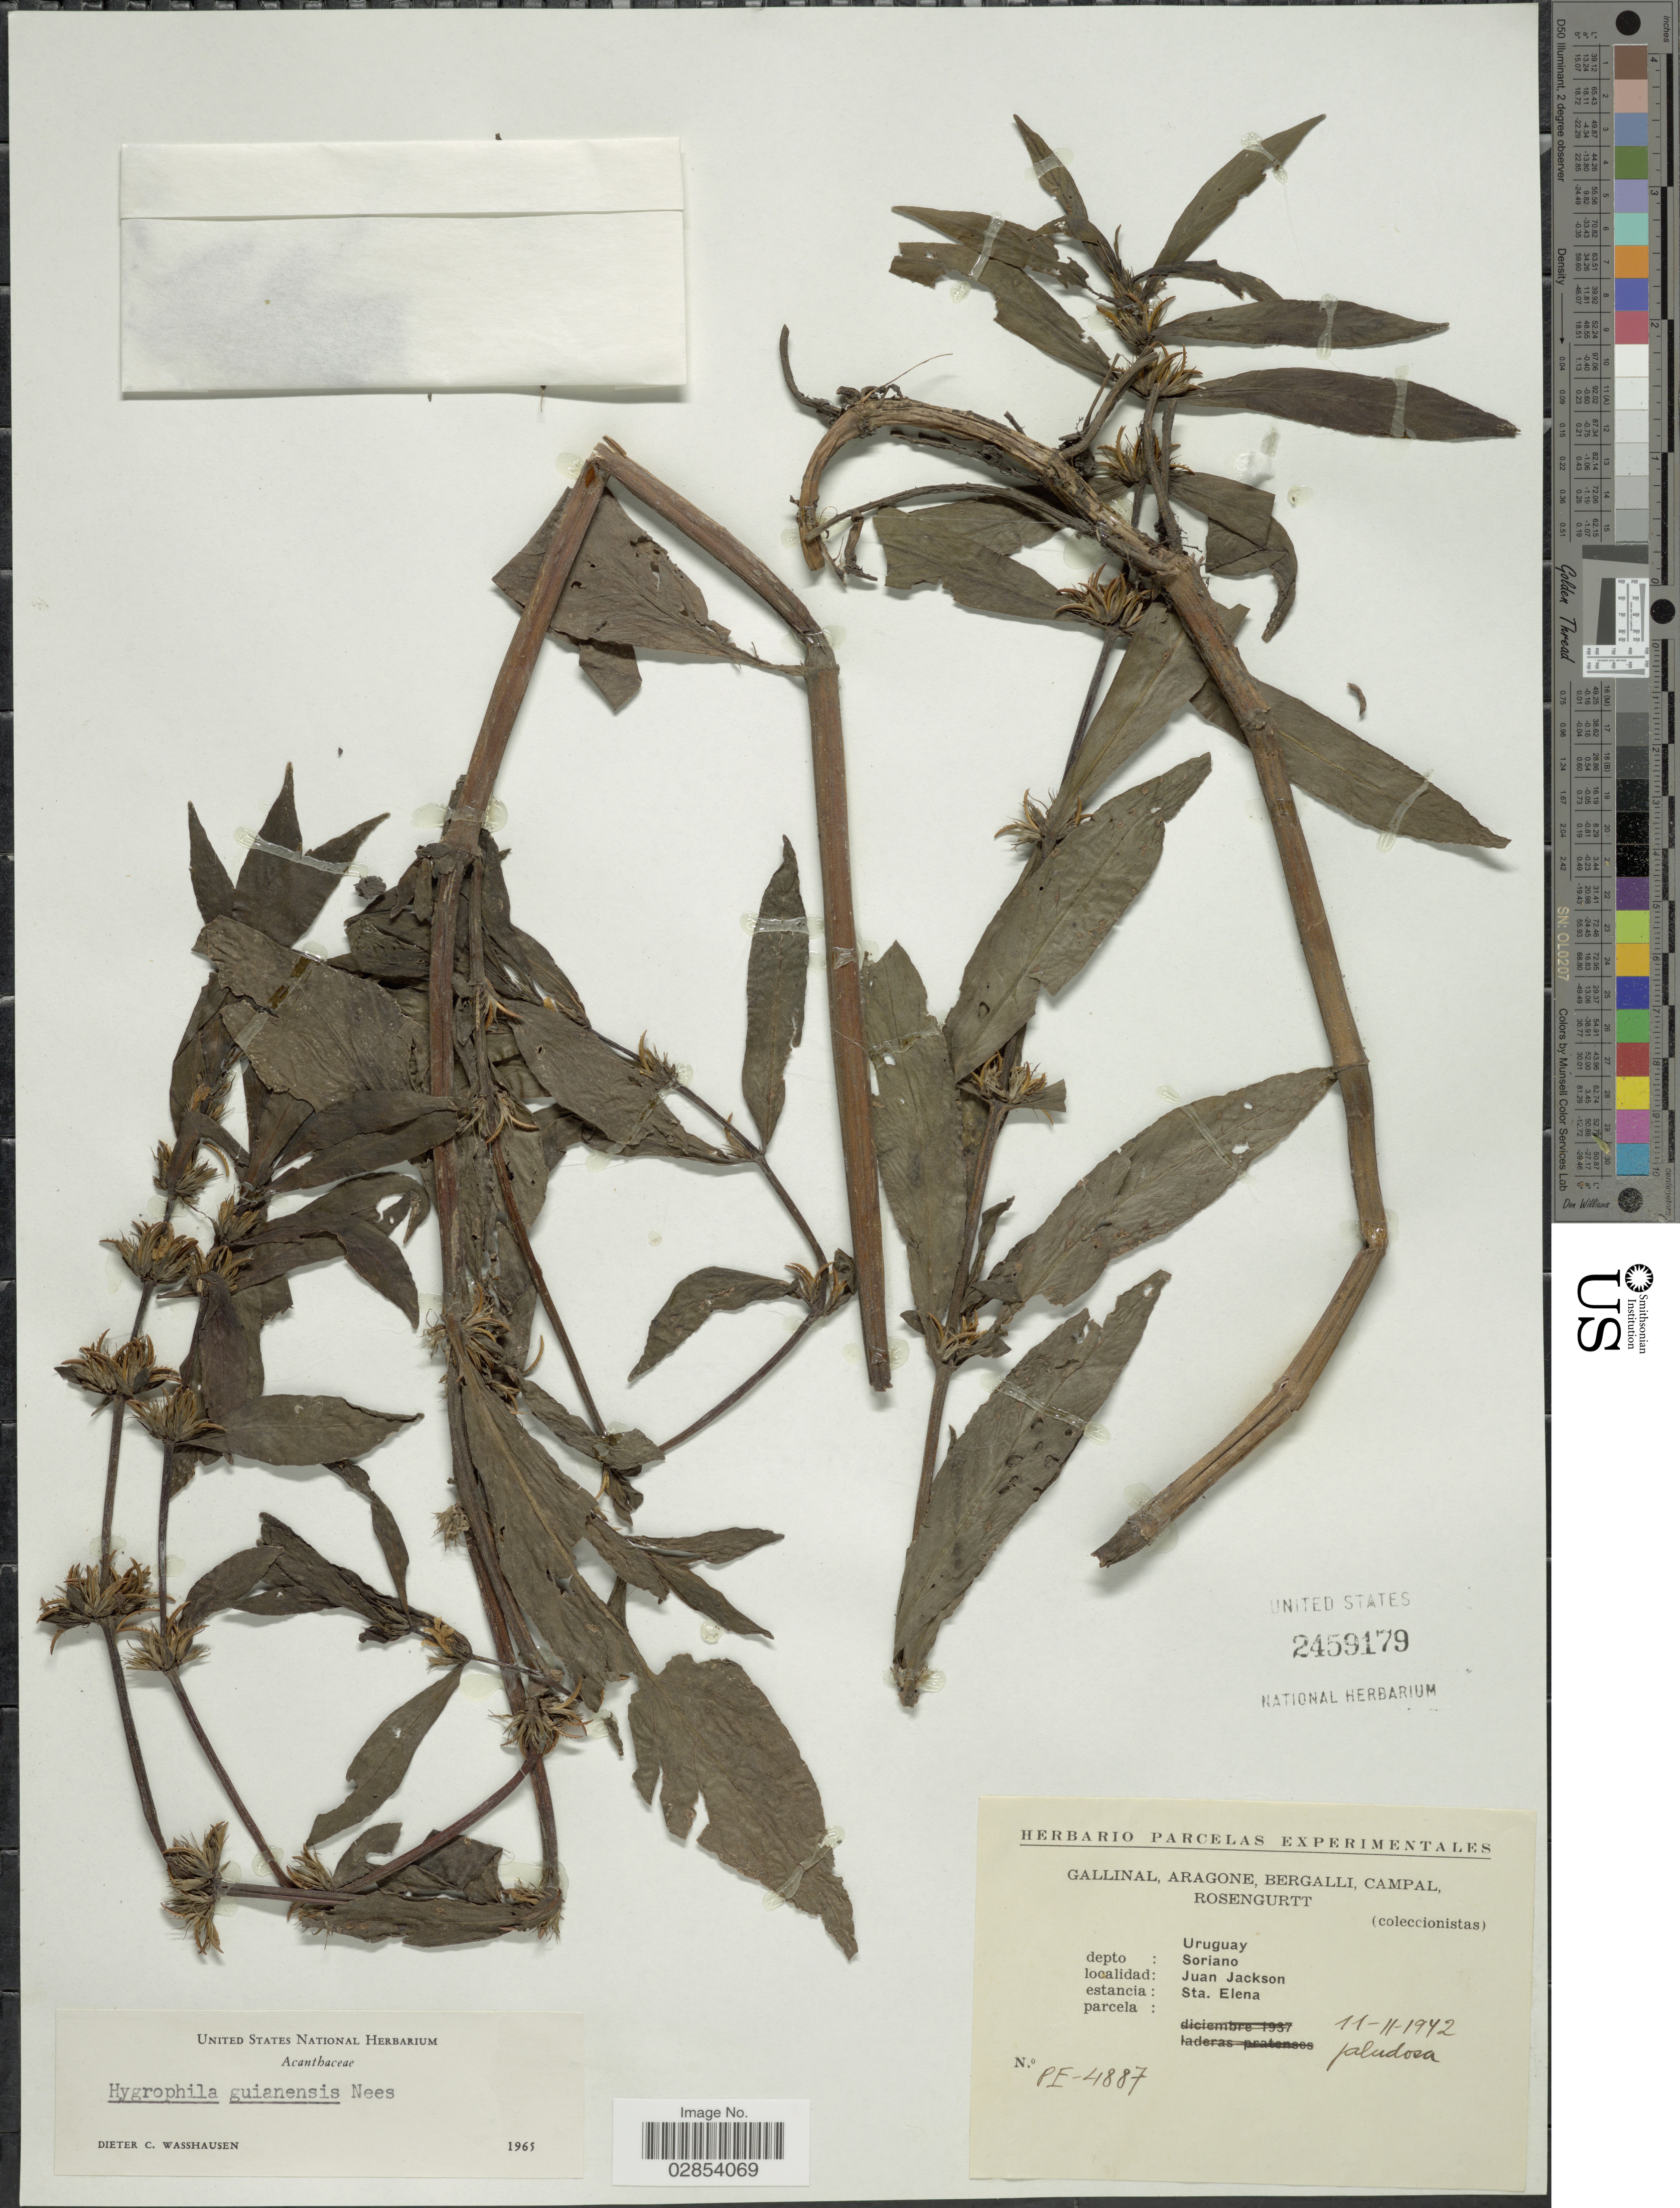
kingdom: Plantae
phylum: Tracheophyta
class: Magnoliopsida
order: Lamiales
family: Acanthaceae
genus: Hygrophila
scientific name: Hygrophila costata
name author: Nees & T. Nees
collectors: -. Gallinal, -- Aragone, -. Bergali, -- Campal & Rosengurtt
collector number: PE-4887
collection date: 1942-02-11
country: Uruguay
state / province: Soriano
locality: Depto: Soriano, Juan Jackson, Sta. Elena.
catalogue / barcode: US 2459179